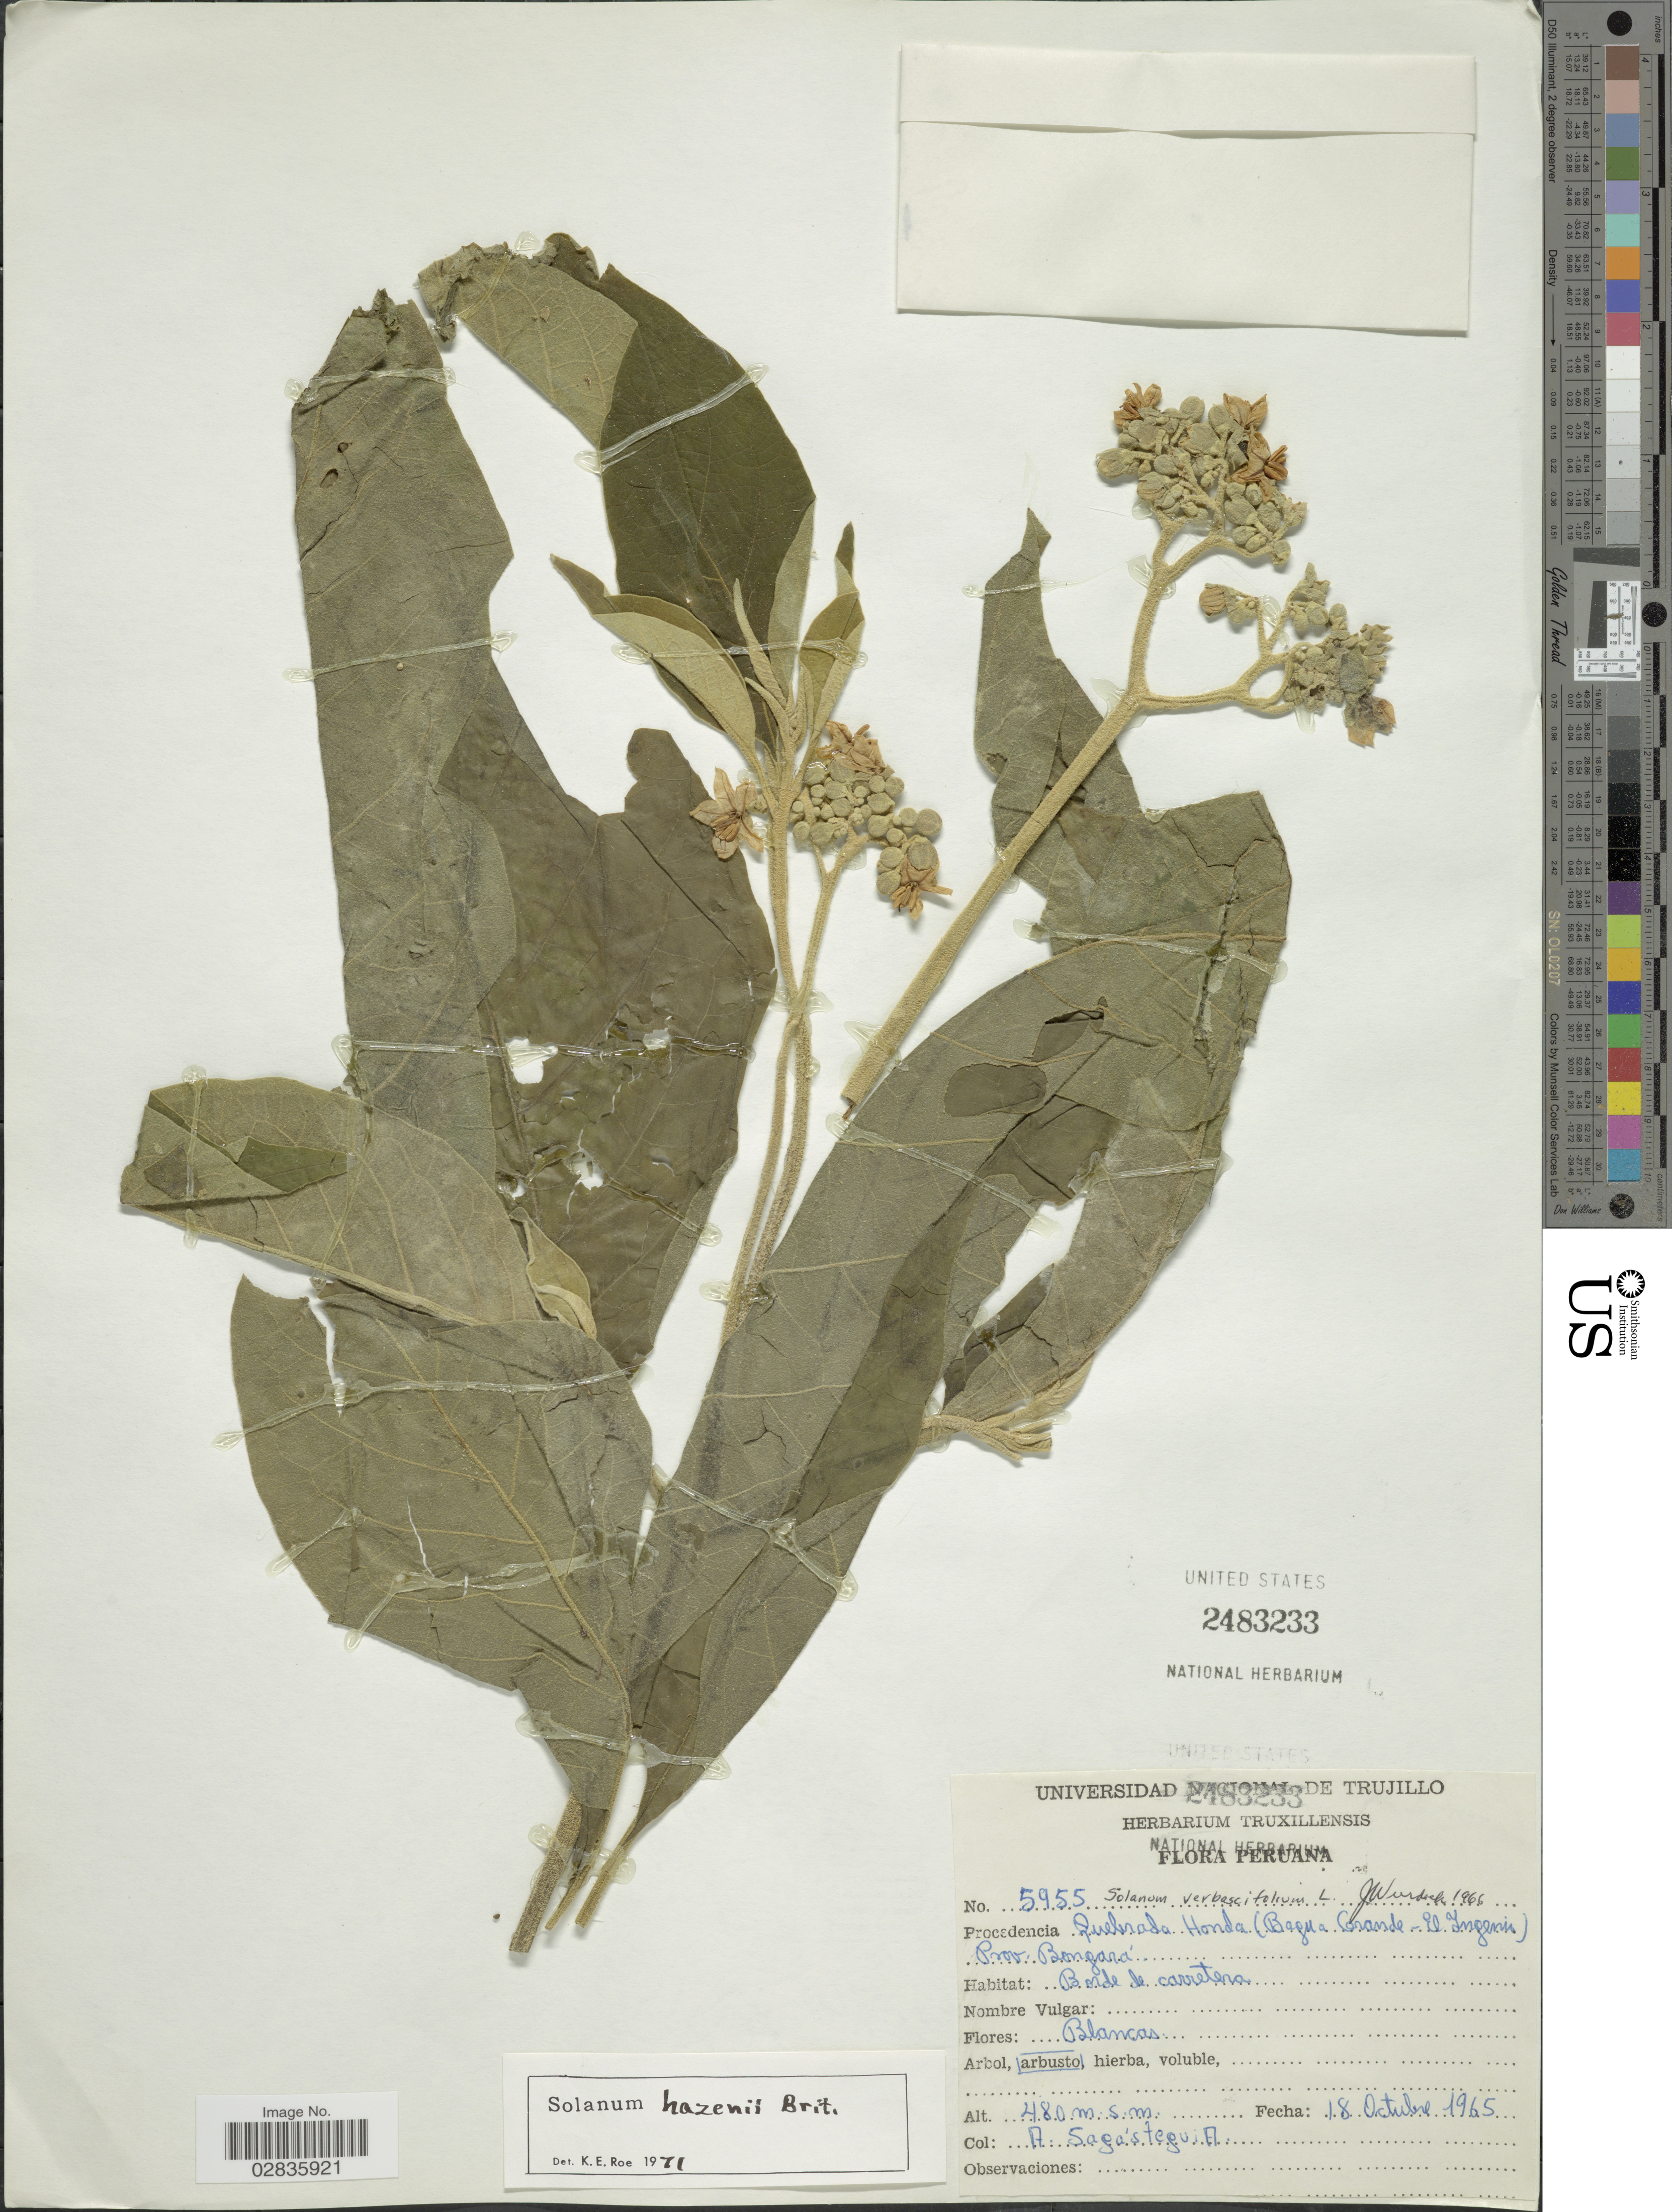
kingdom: Plantae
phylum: Tracheophyta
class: Magnoliopsida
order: Solanales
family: Solanaceae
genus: Solanum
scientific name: Solanum hazenii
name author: Britton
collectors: A. Sagástegui A.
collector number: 5955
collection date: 1965-10-18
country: Peru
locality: Procedancia Quebrada Honda (Bagua Grande - El Ingenis). Prov. Bongará.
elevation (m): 480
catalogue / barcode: US 2483233